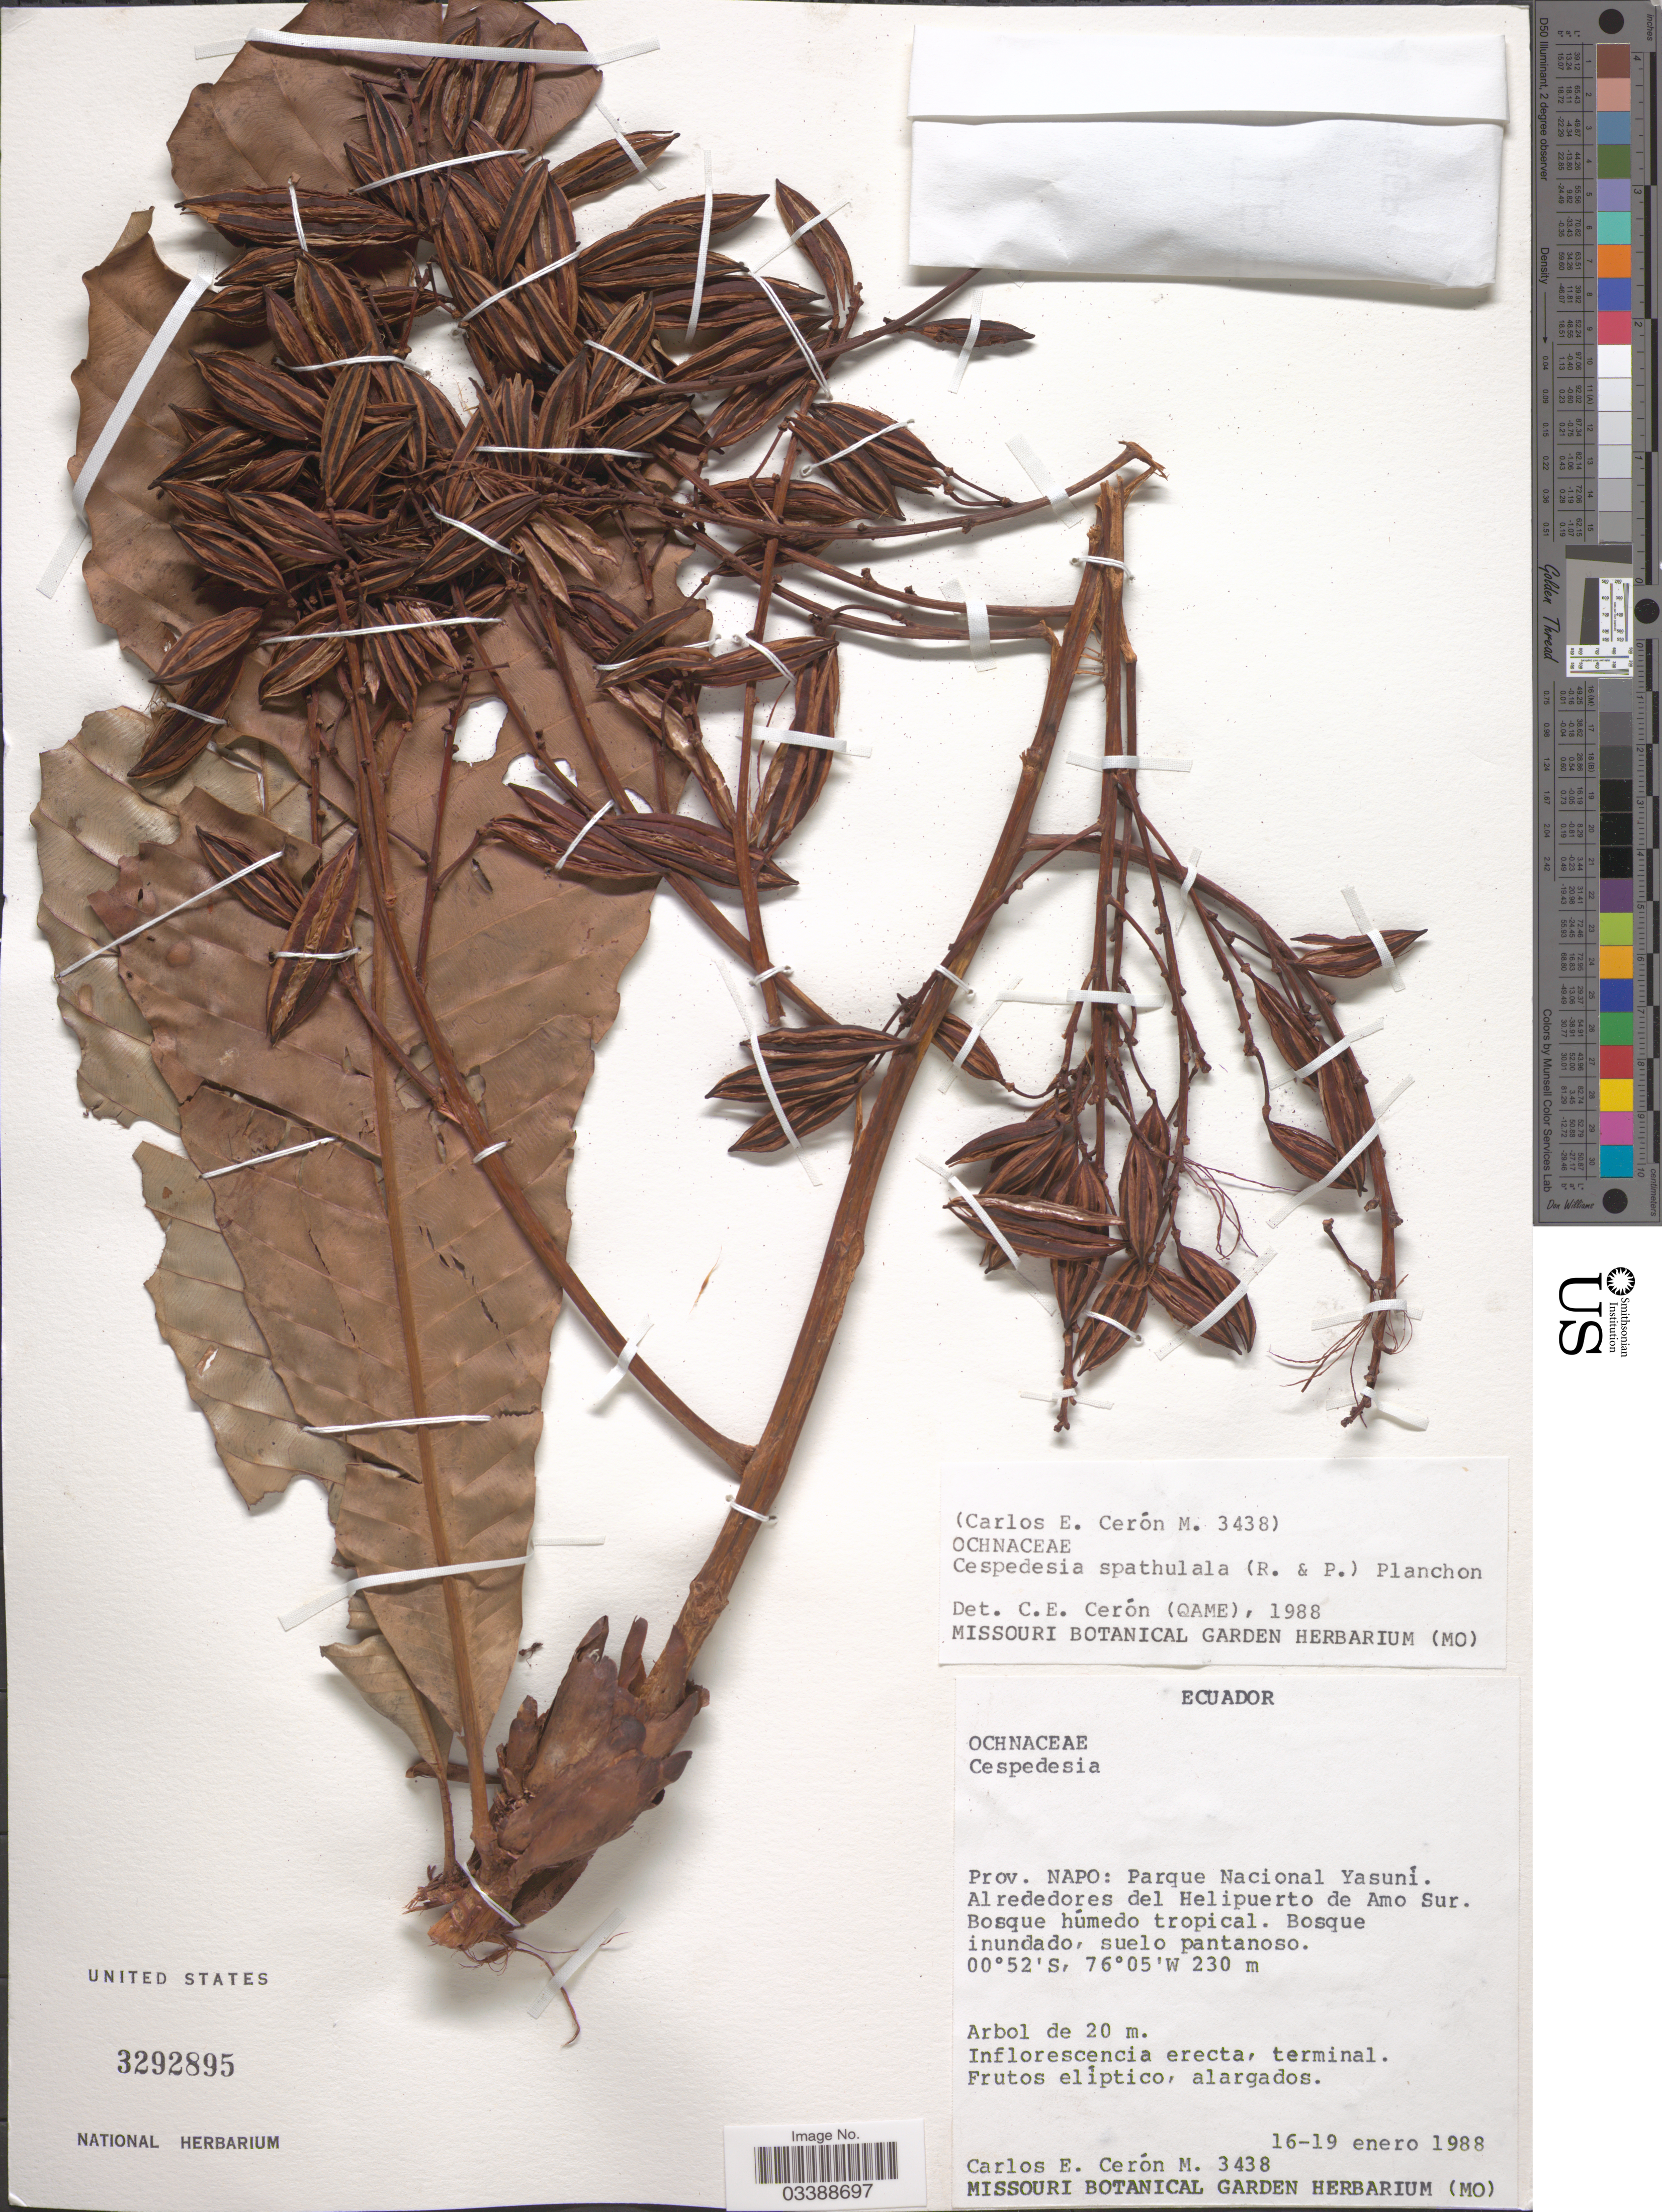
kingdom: Plantae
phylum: Tracheophyta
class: Magnoliopsida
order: Malpighiales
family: Ochnaceae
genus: Cespedesia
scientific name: Cespedesia spathulata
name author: (Ruiz & Pav.) Planch.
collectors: C. E. Cerón M.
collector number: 3438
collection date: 1988-01-16/1988-01-19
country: Ecuador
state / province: Napo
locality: Parque Nacional Yasuní. Alrededores del Helipuerto de Amo Sur.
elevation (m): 230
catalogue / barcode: US 3292895